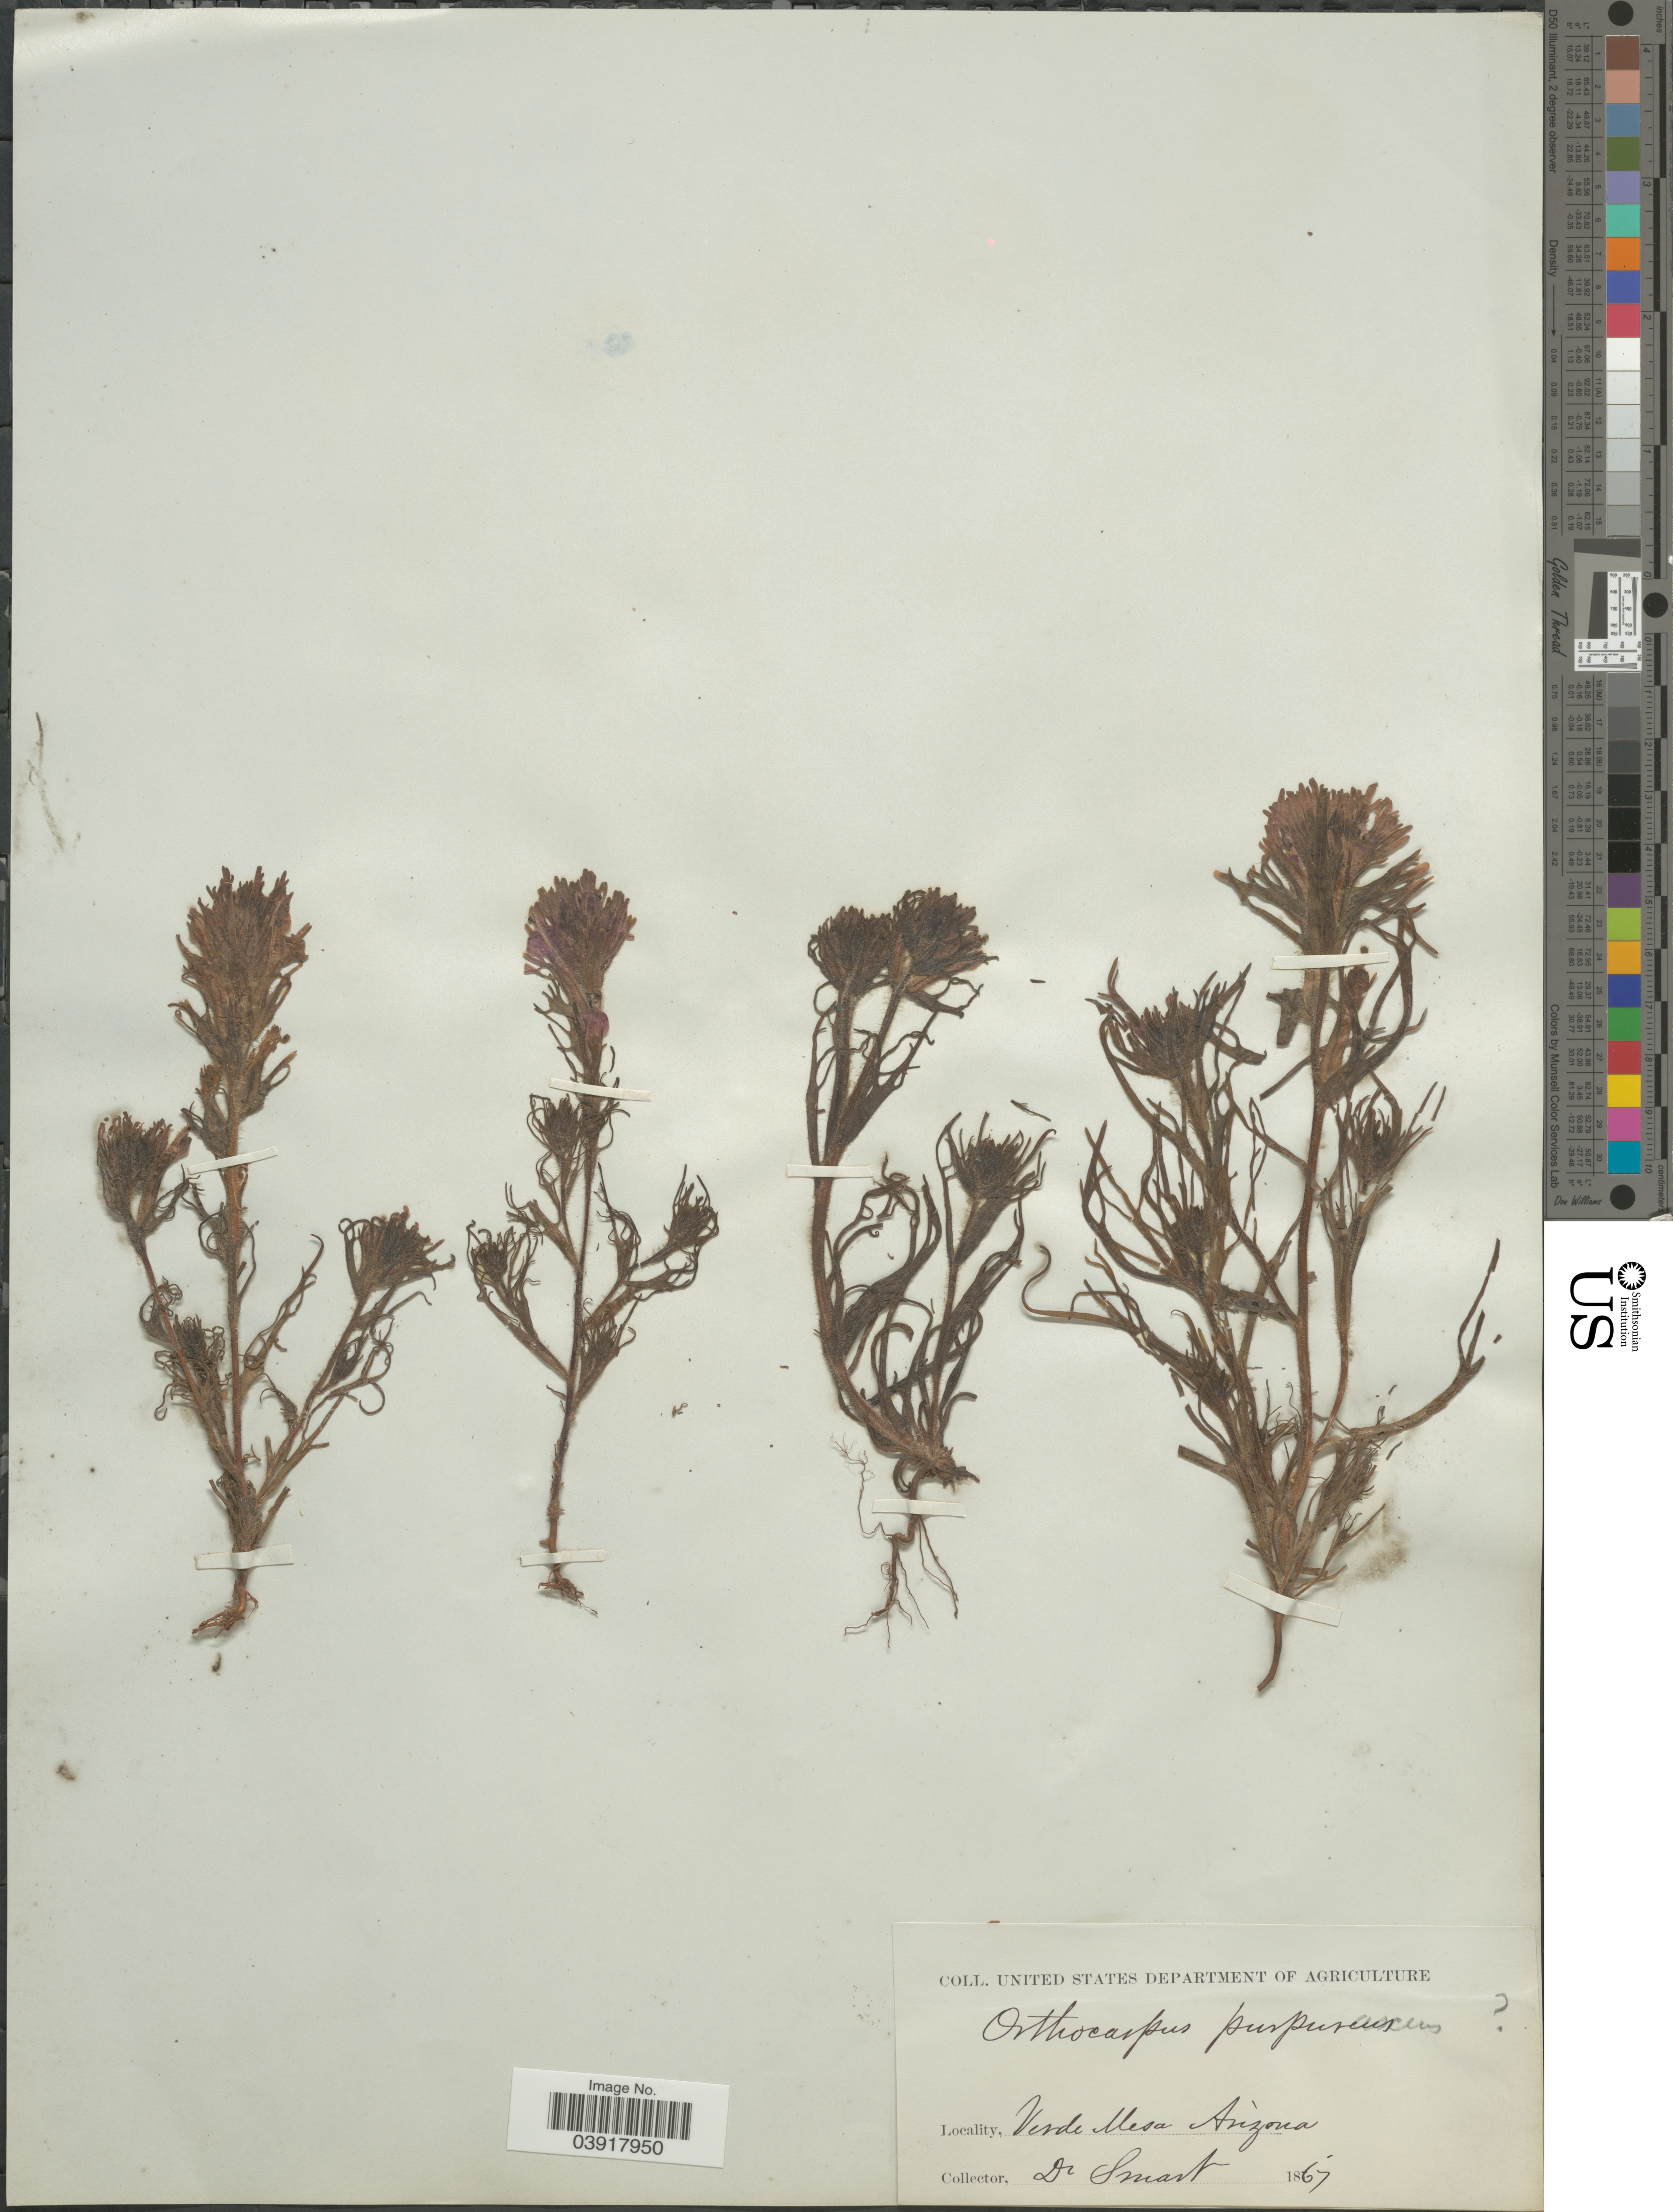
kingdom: Plantae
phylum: Tracheophyta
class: Magnoliopsida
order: Lamiales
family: Orobanchaceae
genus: Orthocarpus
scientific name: Orthocarpus purpurascens var. palmeri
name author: A. Gray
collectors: -. Smart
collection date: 1867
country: United States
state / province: Arizona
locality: Verde Mesa.